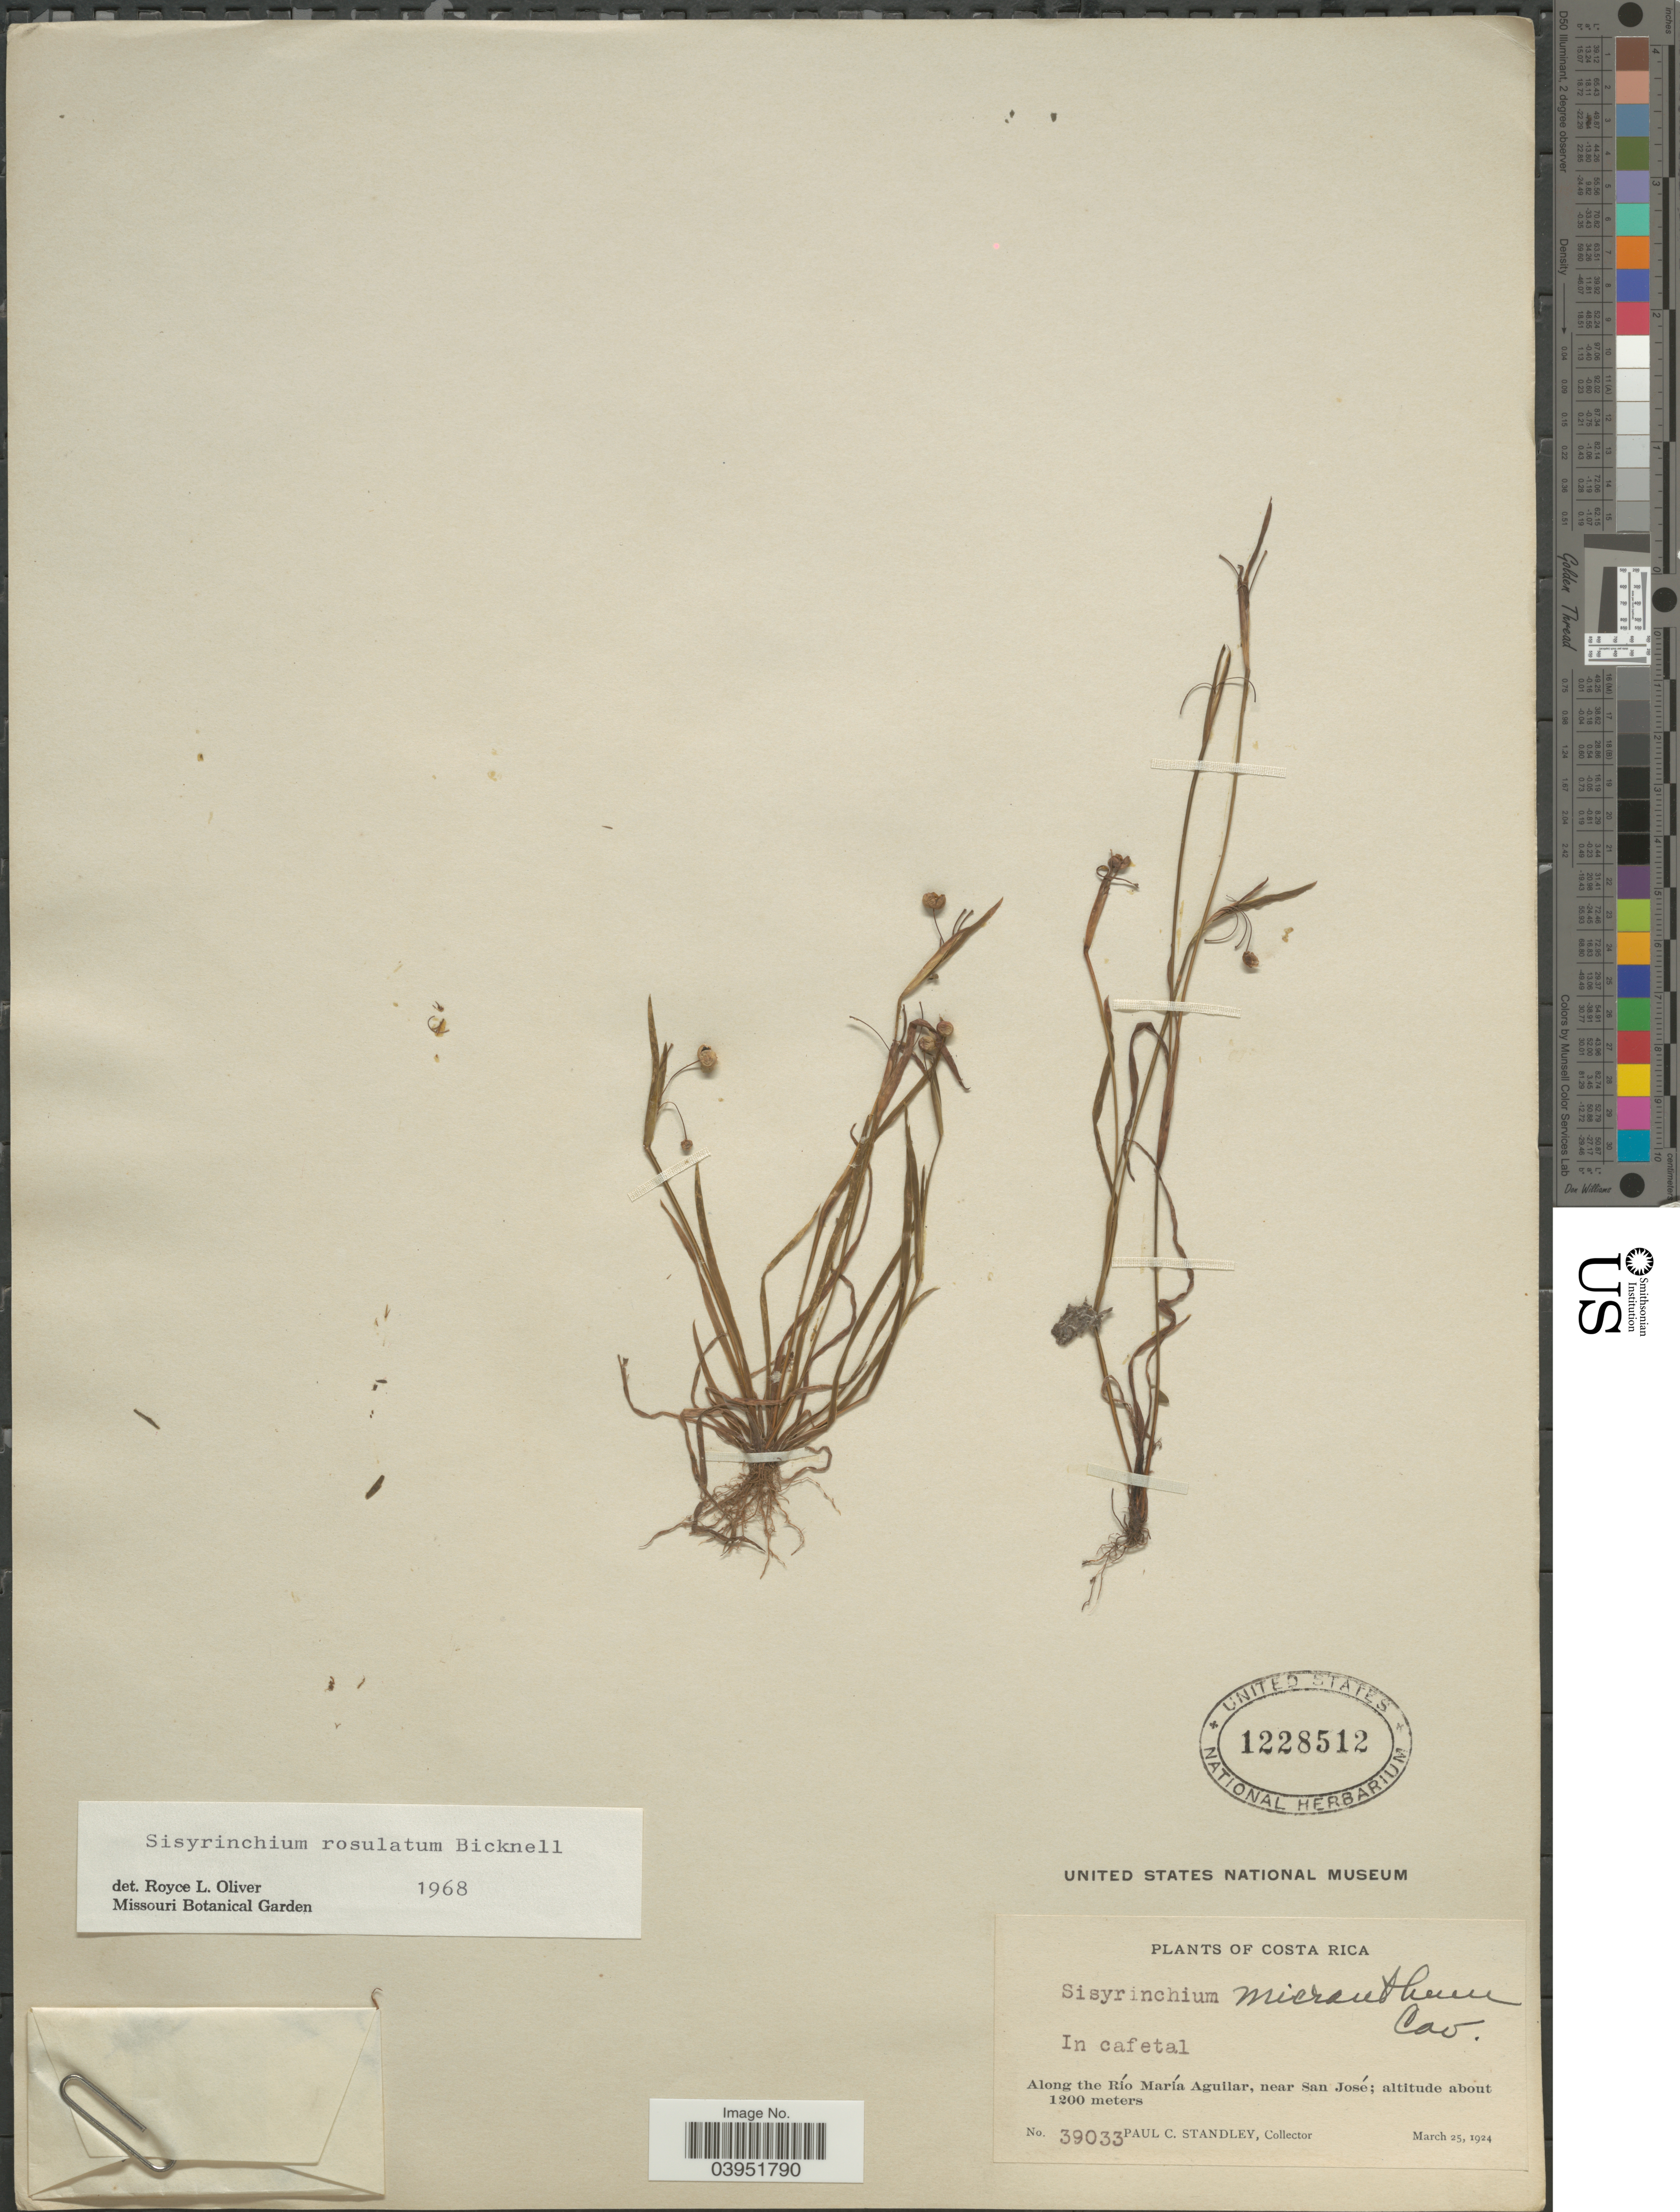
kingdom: Plantae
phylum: Tracheophyta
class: Liliopsida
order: Asparagales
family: Iridaceae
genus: Sisyrinchium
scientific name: Sisyrinchium rosulatum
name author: E.P. Bicknell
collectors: P. C. Standley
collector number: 39033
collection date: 1924-03-25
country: Costa Rica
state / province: San José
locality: Along the Río María Aguilar, near San José.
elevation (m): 1200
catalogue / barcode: US 1228512